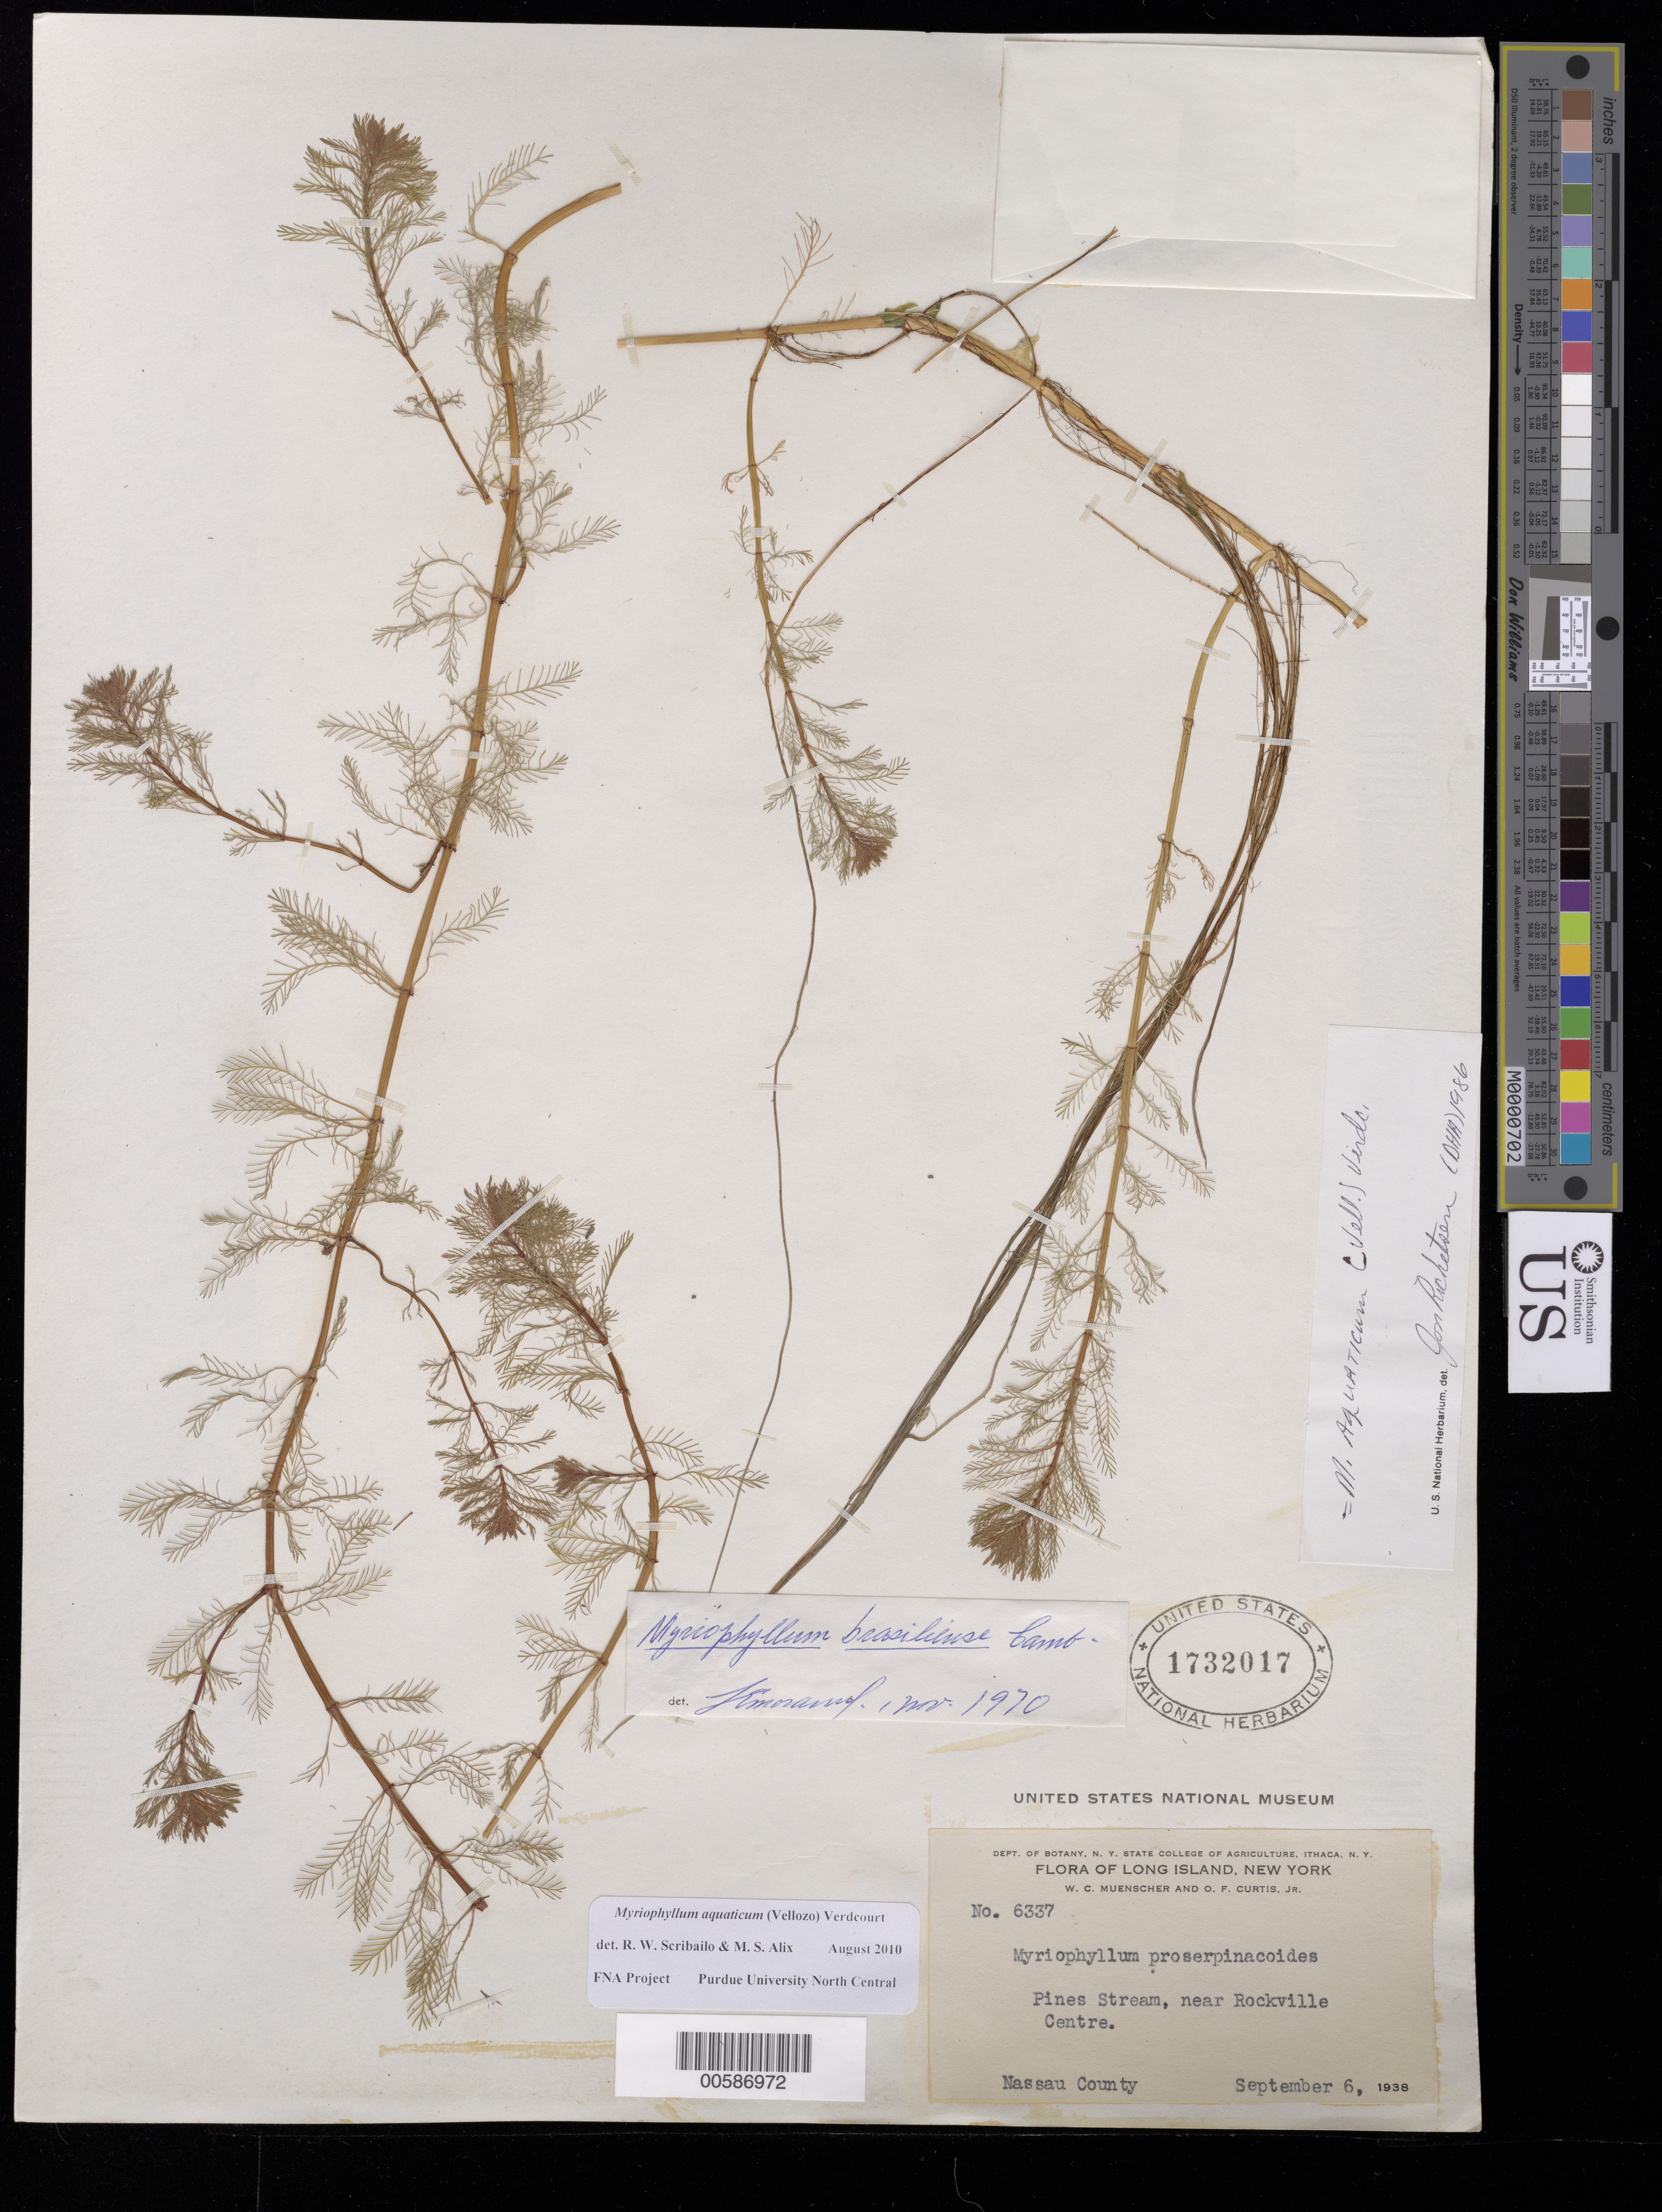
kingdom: Plantae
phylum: Tracheophyta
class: Magnoliopsida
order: Saxifragales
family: Haloragaceae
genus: Myriophyllum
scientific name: Myriophyllum aquaticum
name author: (Vell.) Verdc.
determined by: Scribailo, R. W.; Alix, M. S.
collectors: W. Muenscher & O. Curtis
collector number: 6337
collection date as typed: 06 Sep 1938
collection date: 1938-09-06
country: United States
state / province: New York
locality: Long Island, Pines Stream, near Rockville Centre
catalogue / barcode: US 1732017